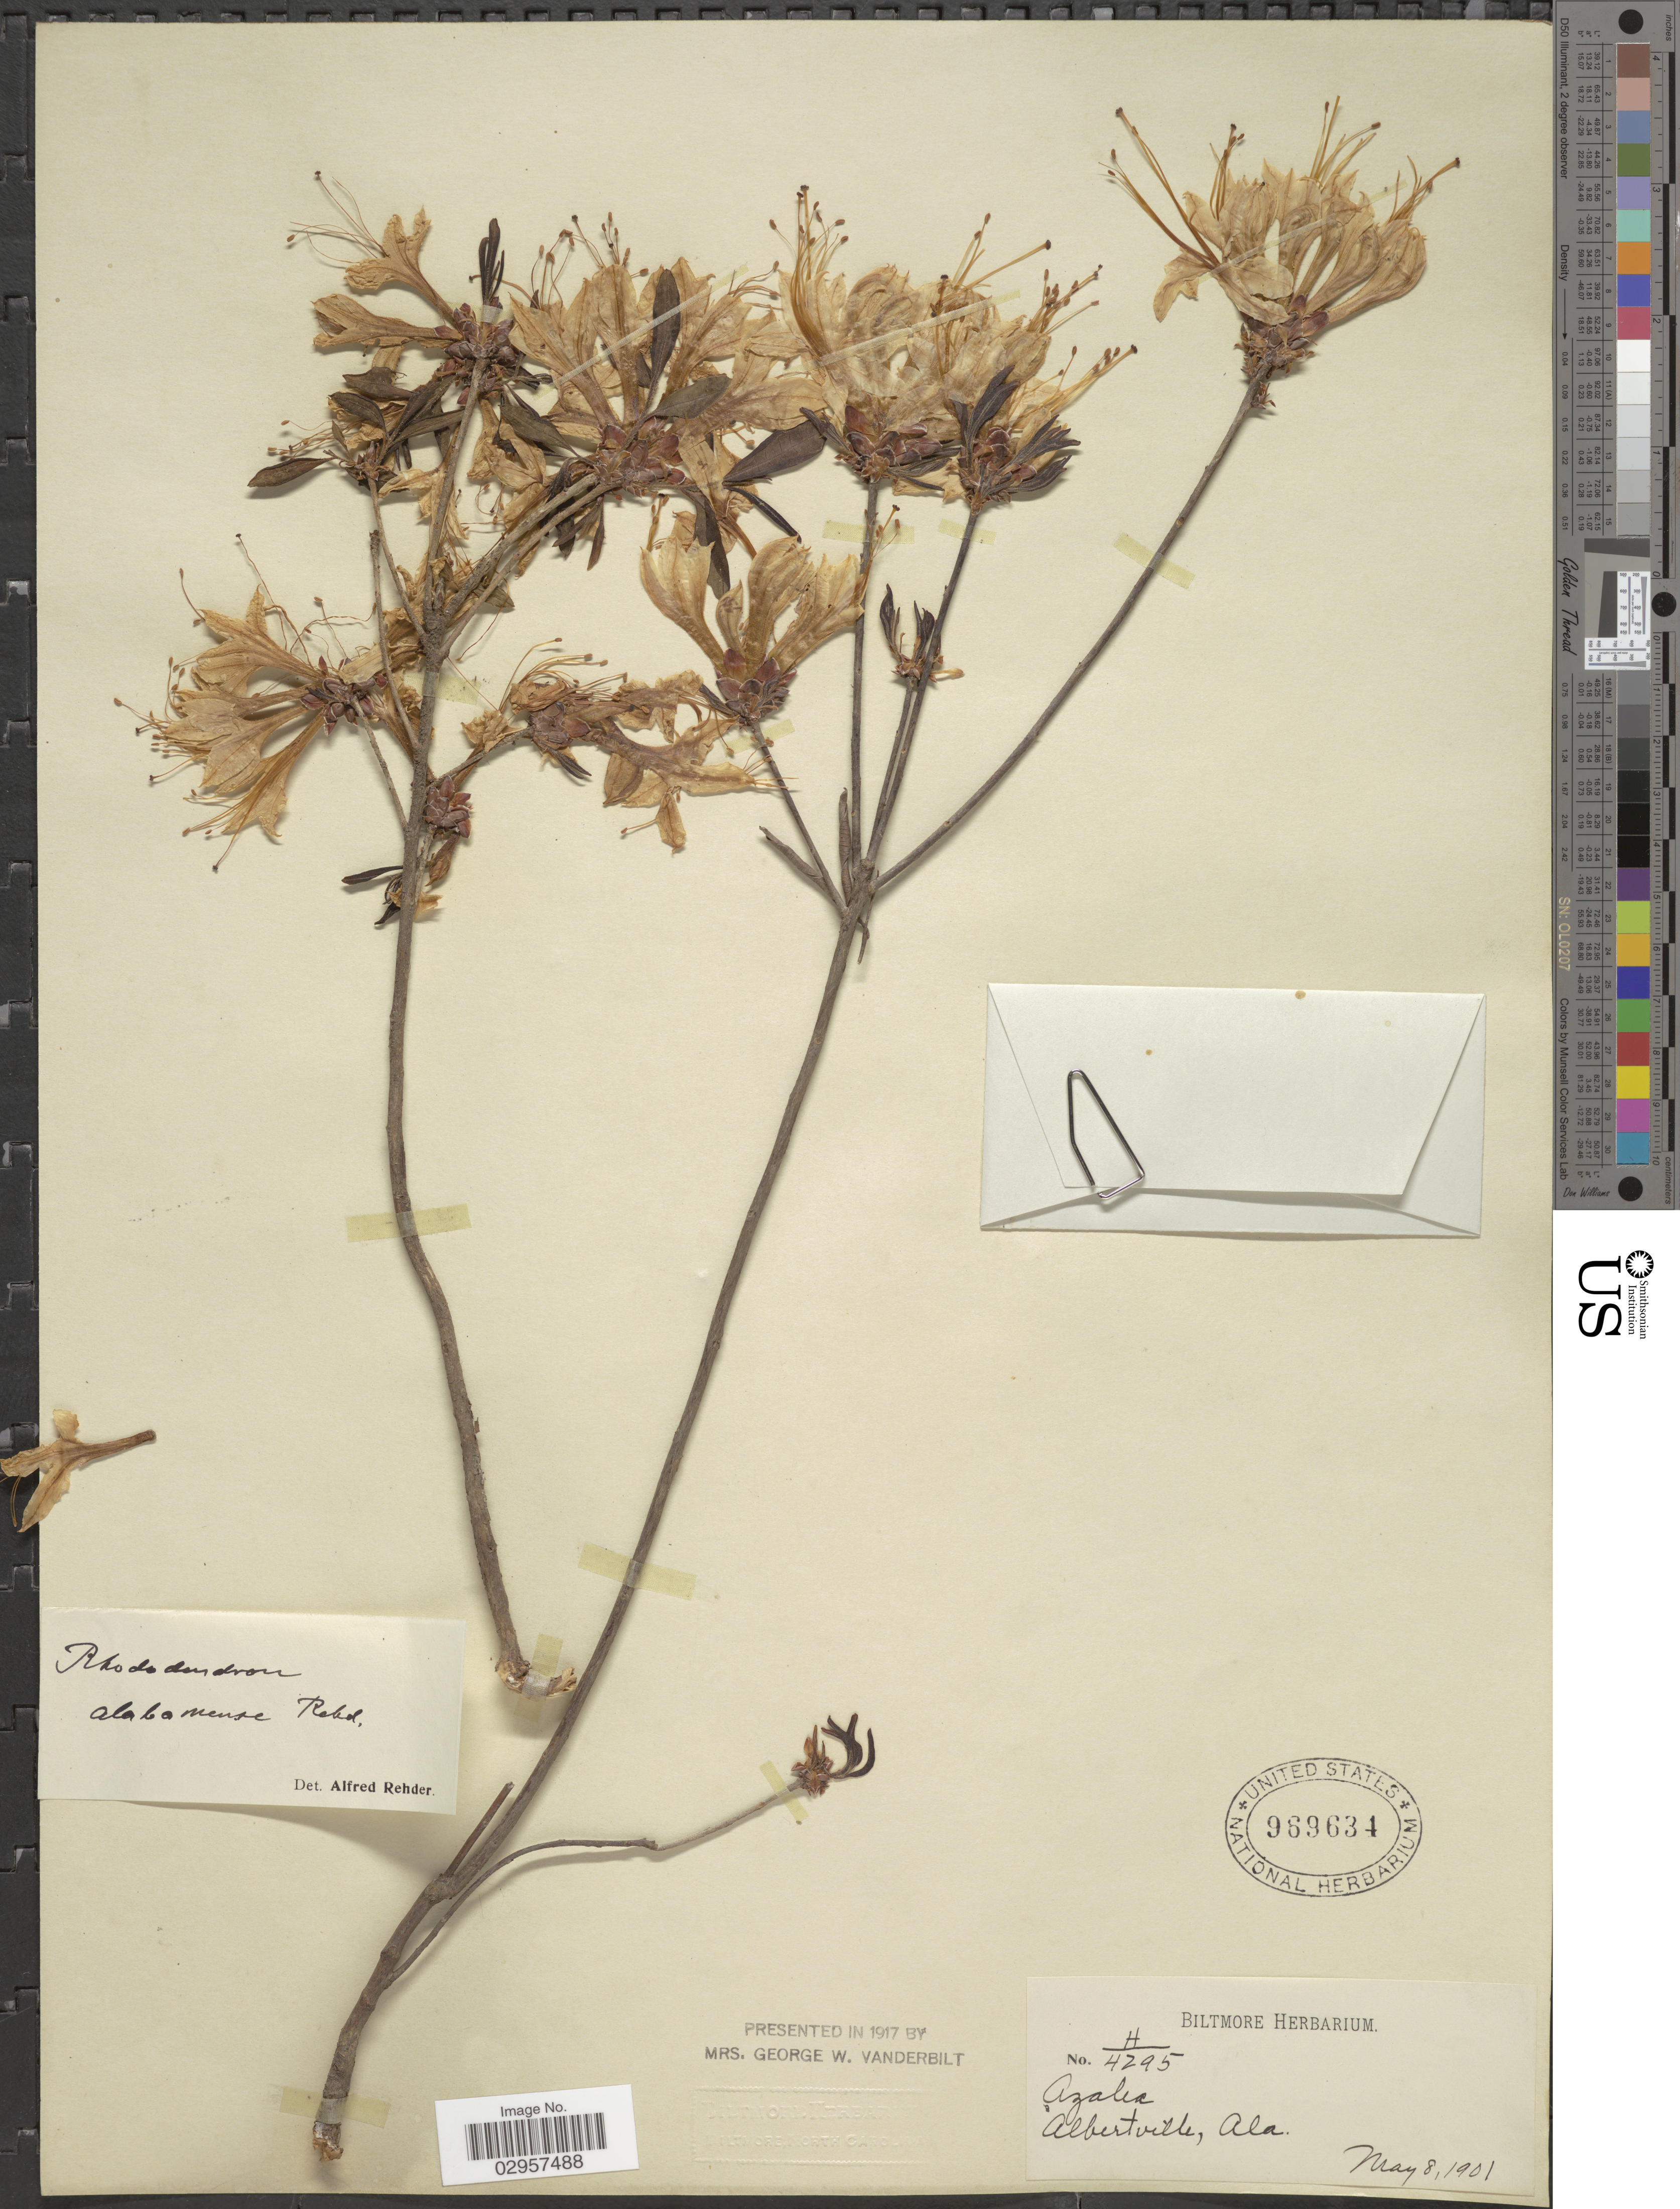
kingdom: Plantae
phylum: Tracheophyta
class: Magnoliopsida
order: Ericales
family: Ericaceae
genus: Rhododendron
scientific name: Rhododendron alabamense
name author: Rehder in E.H. Wilson & Rehder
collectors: ex herb. Biltmore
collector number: H/4295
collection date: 1901-05-08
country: United States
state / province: Alabama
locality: Albertville.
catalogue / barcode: US 969634